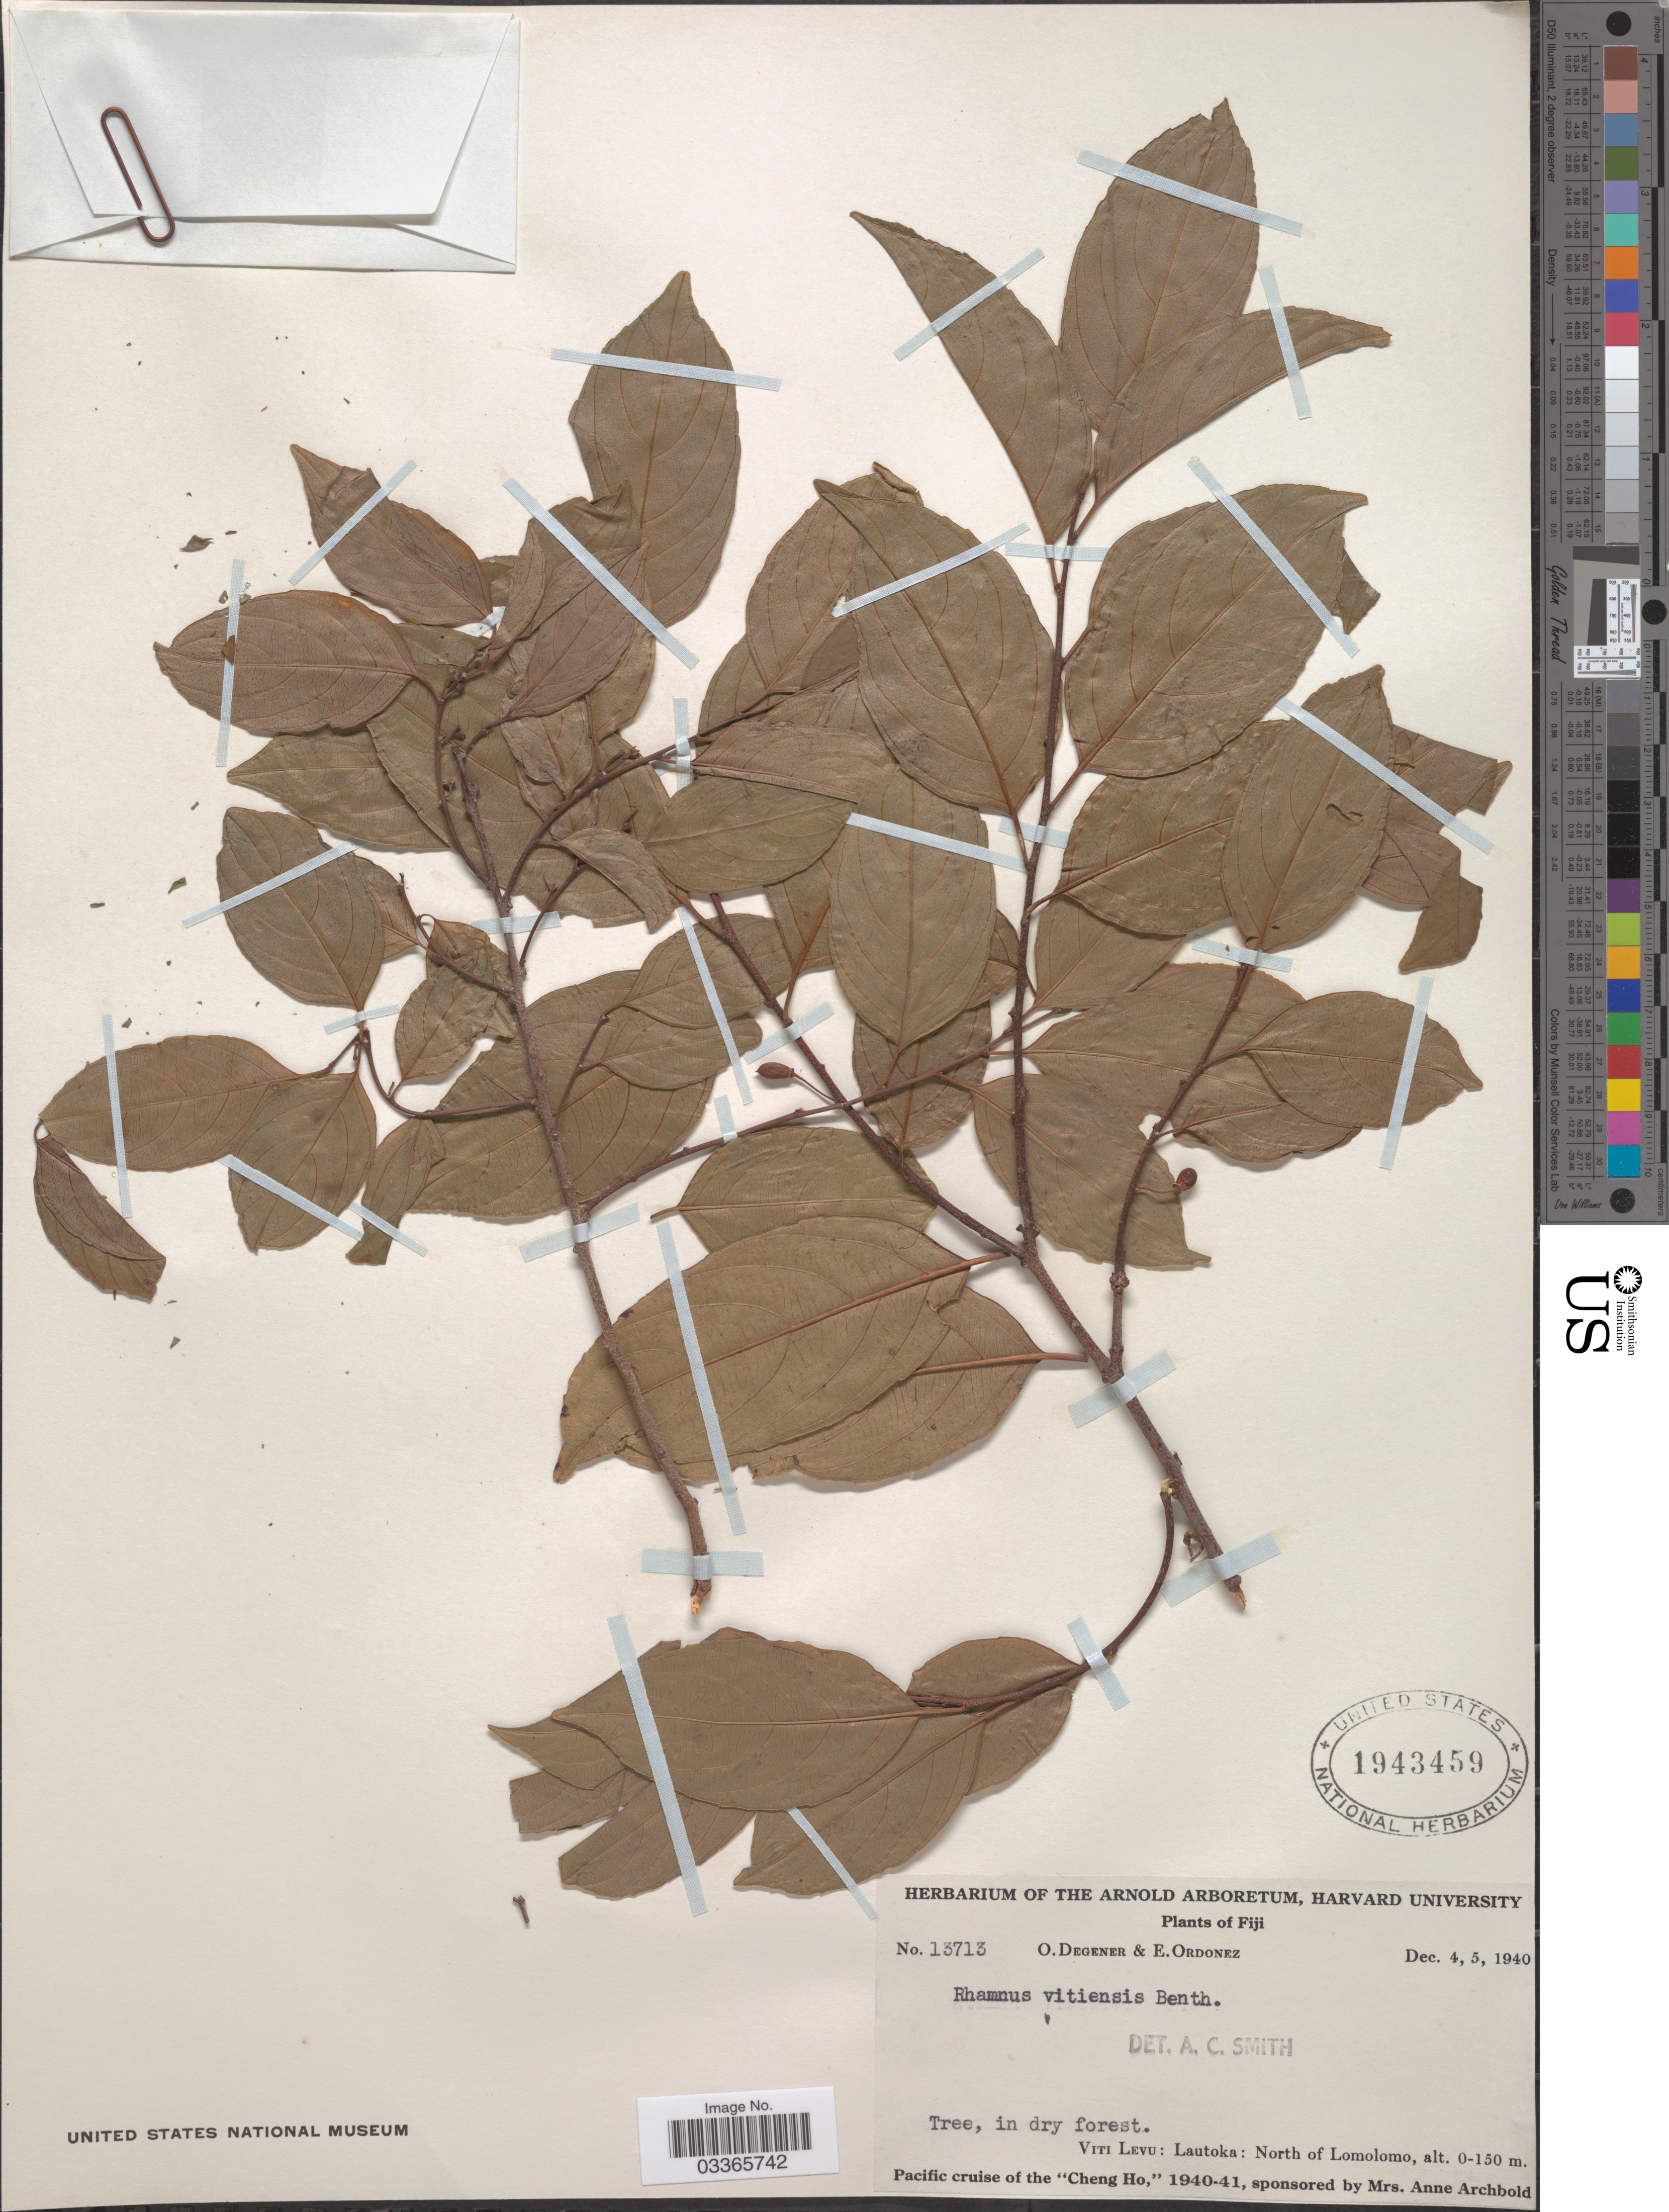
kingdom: Plantae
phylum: Tracheophyta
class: Magnoliopsida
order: Rosales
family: Rhamnaceae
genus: Rhamnella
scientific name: Rhamnella vitiensis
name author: (Benth.) A.C. Sm.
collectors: O. Degener & E. Ordonez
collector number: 13713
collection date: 1940-12-04/1940-12-05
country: Fiji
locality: Viti Levu: Lautoka: North of Lomolomo.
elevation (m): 0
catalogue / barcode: US 1943459